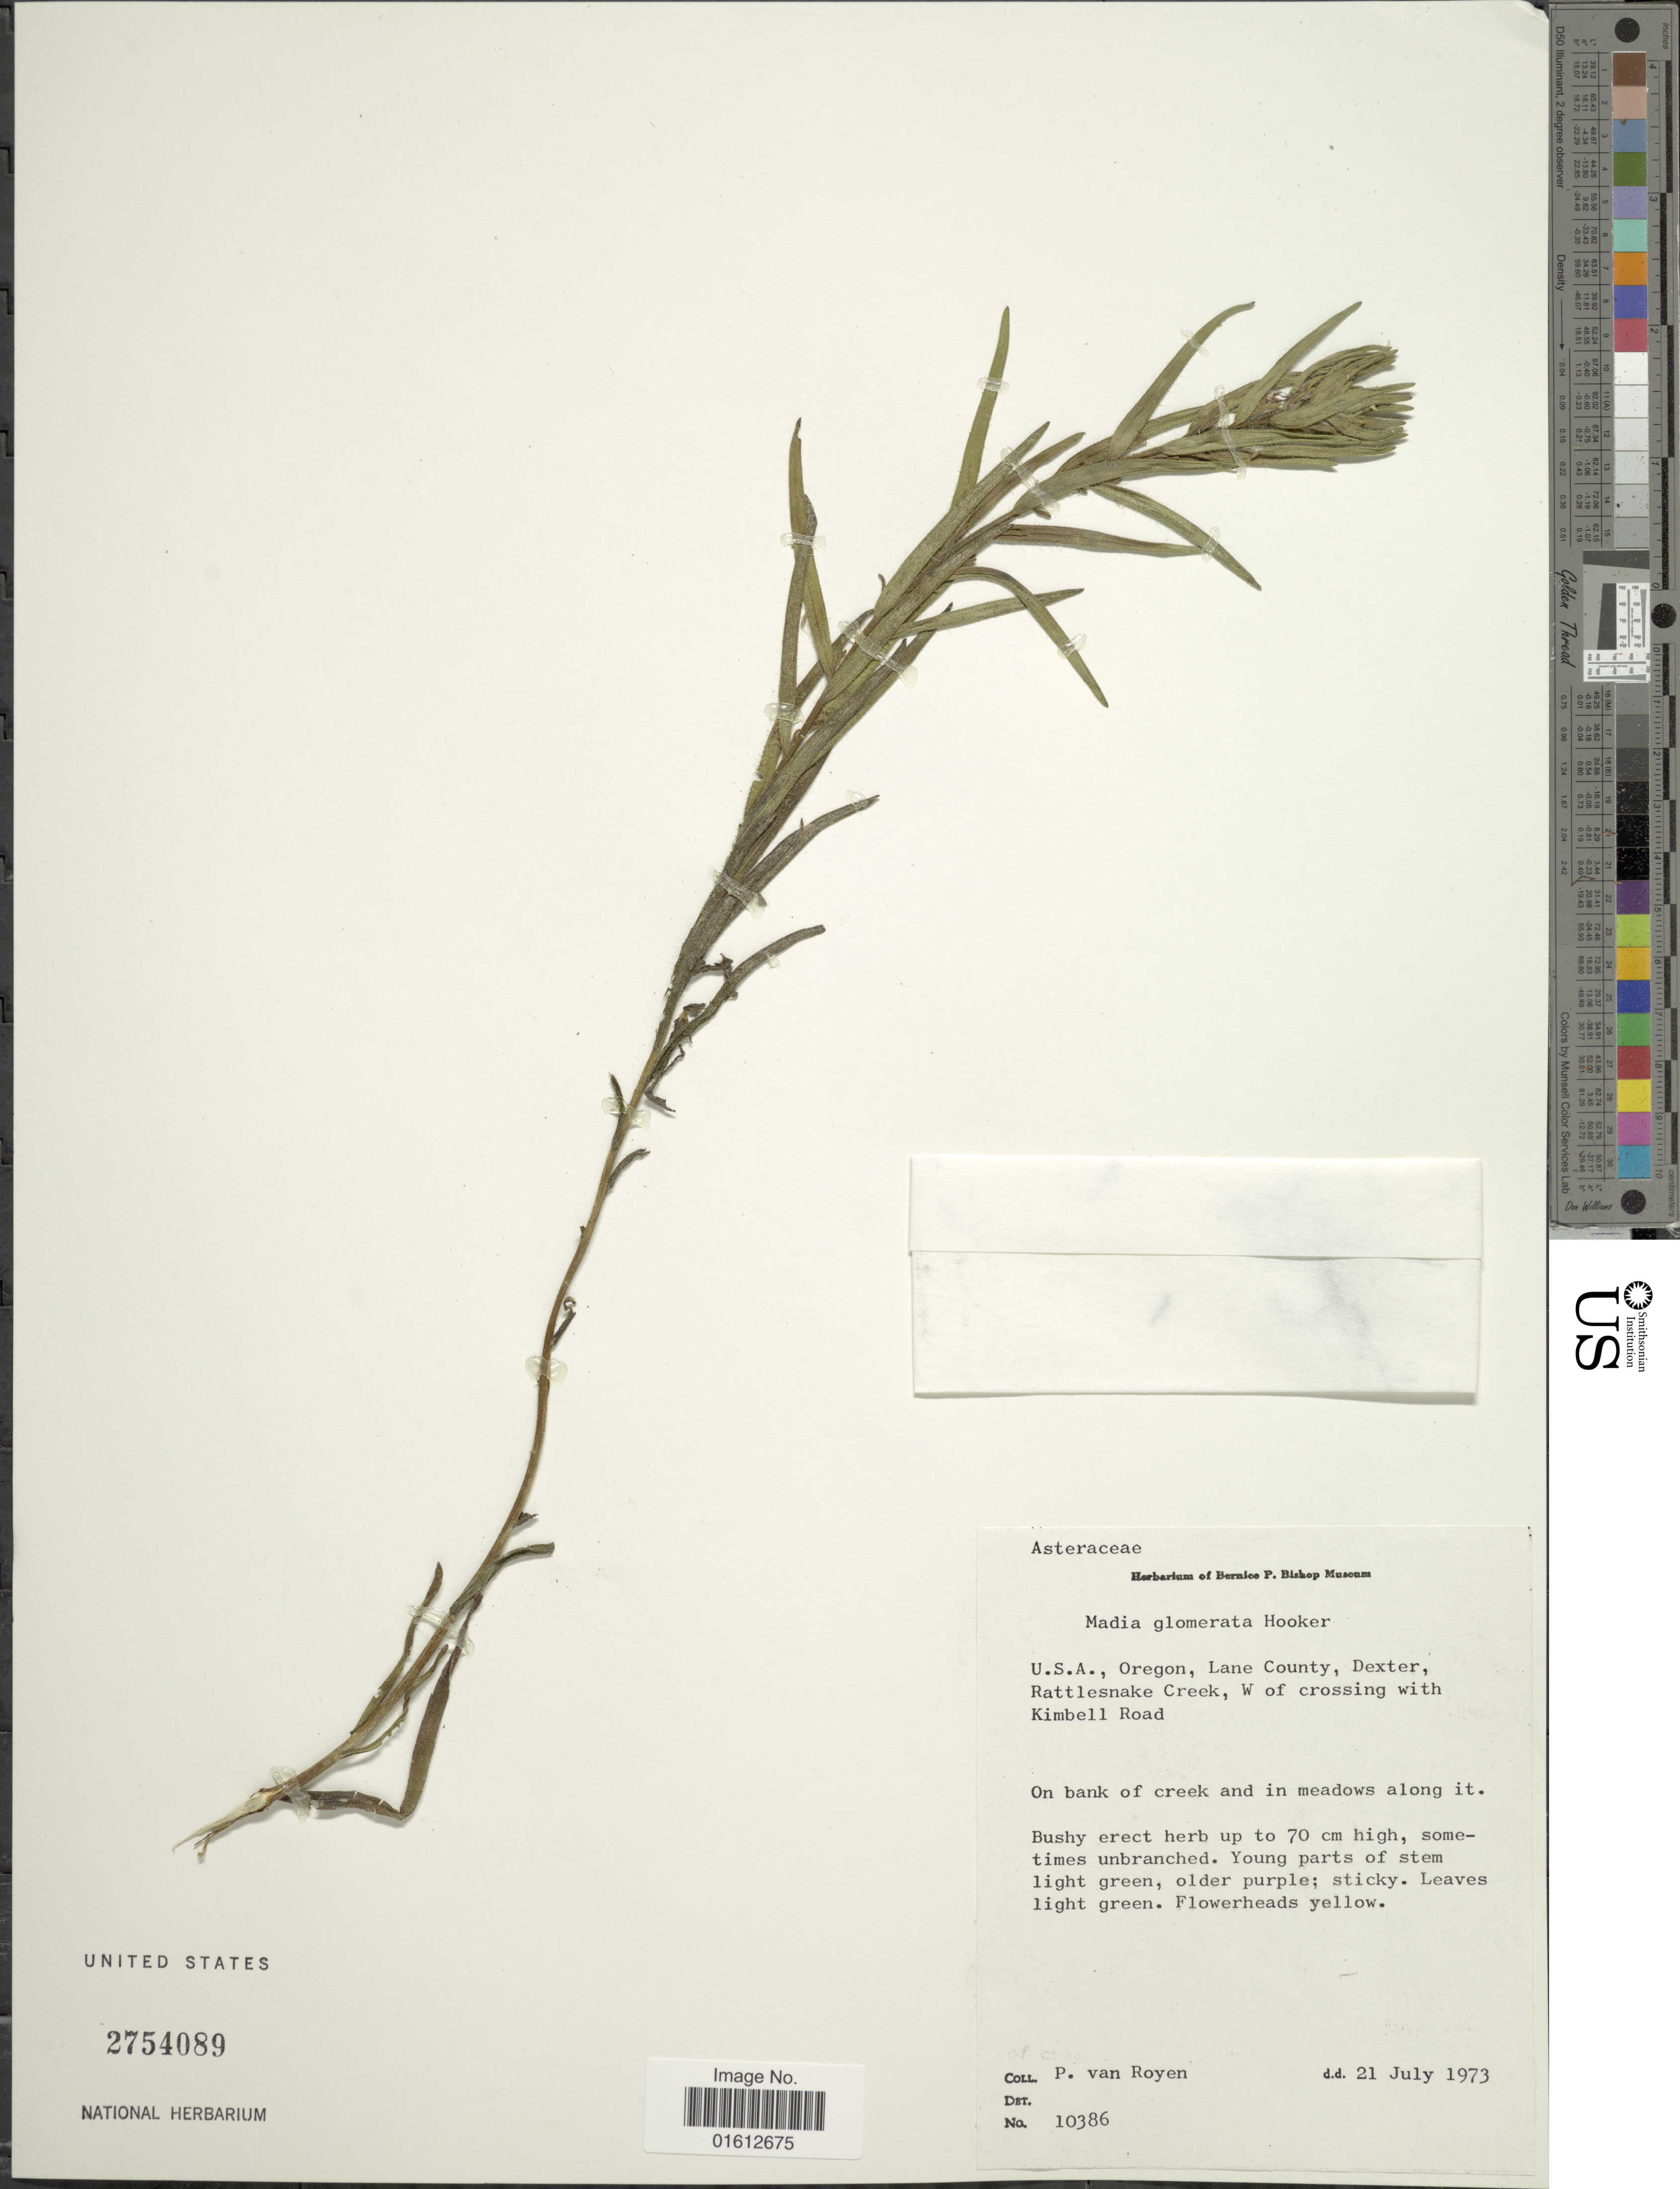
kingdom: Plantae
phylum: Tracheophyta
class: Magnoliopsida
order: Asterales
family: Asteraceae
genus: Madia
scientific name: Madia glomerata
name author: Hook.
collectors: P. van Royen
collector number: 10386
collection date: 1973-07-21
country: United States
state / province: Oregon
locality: Lane County, Dexter, Rattlesnake Creek, W of crossing with Kimbell Road.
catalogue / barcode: US 2754089